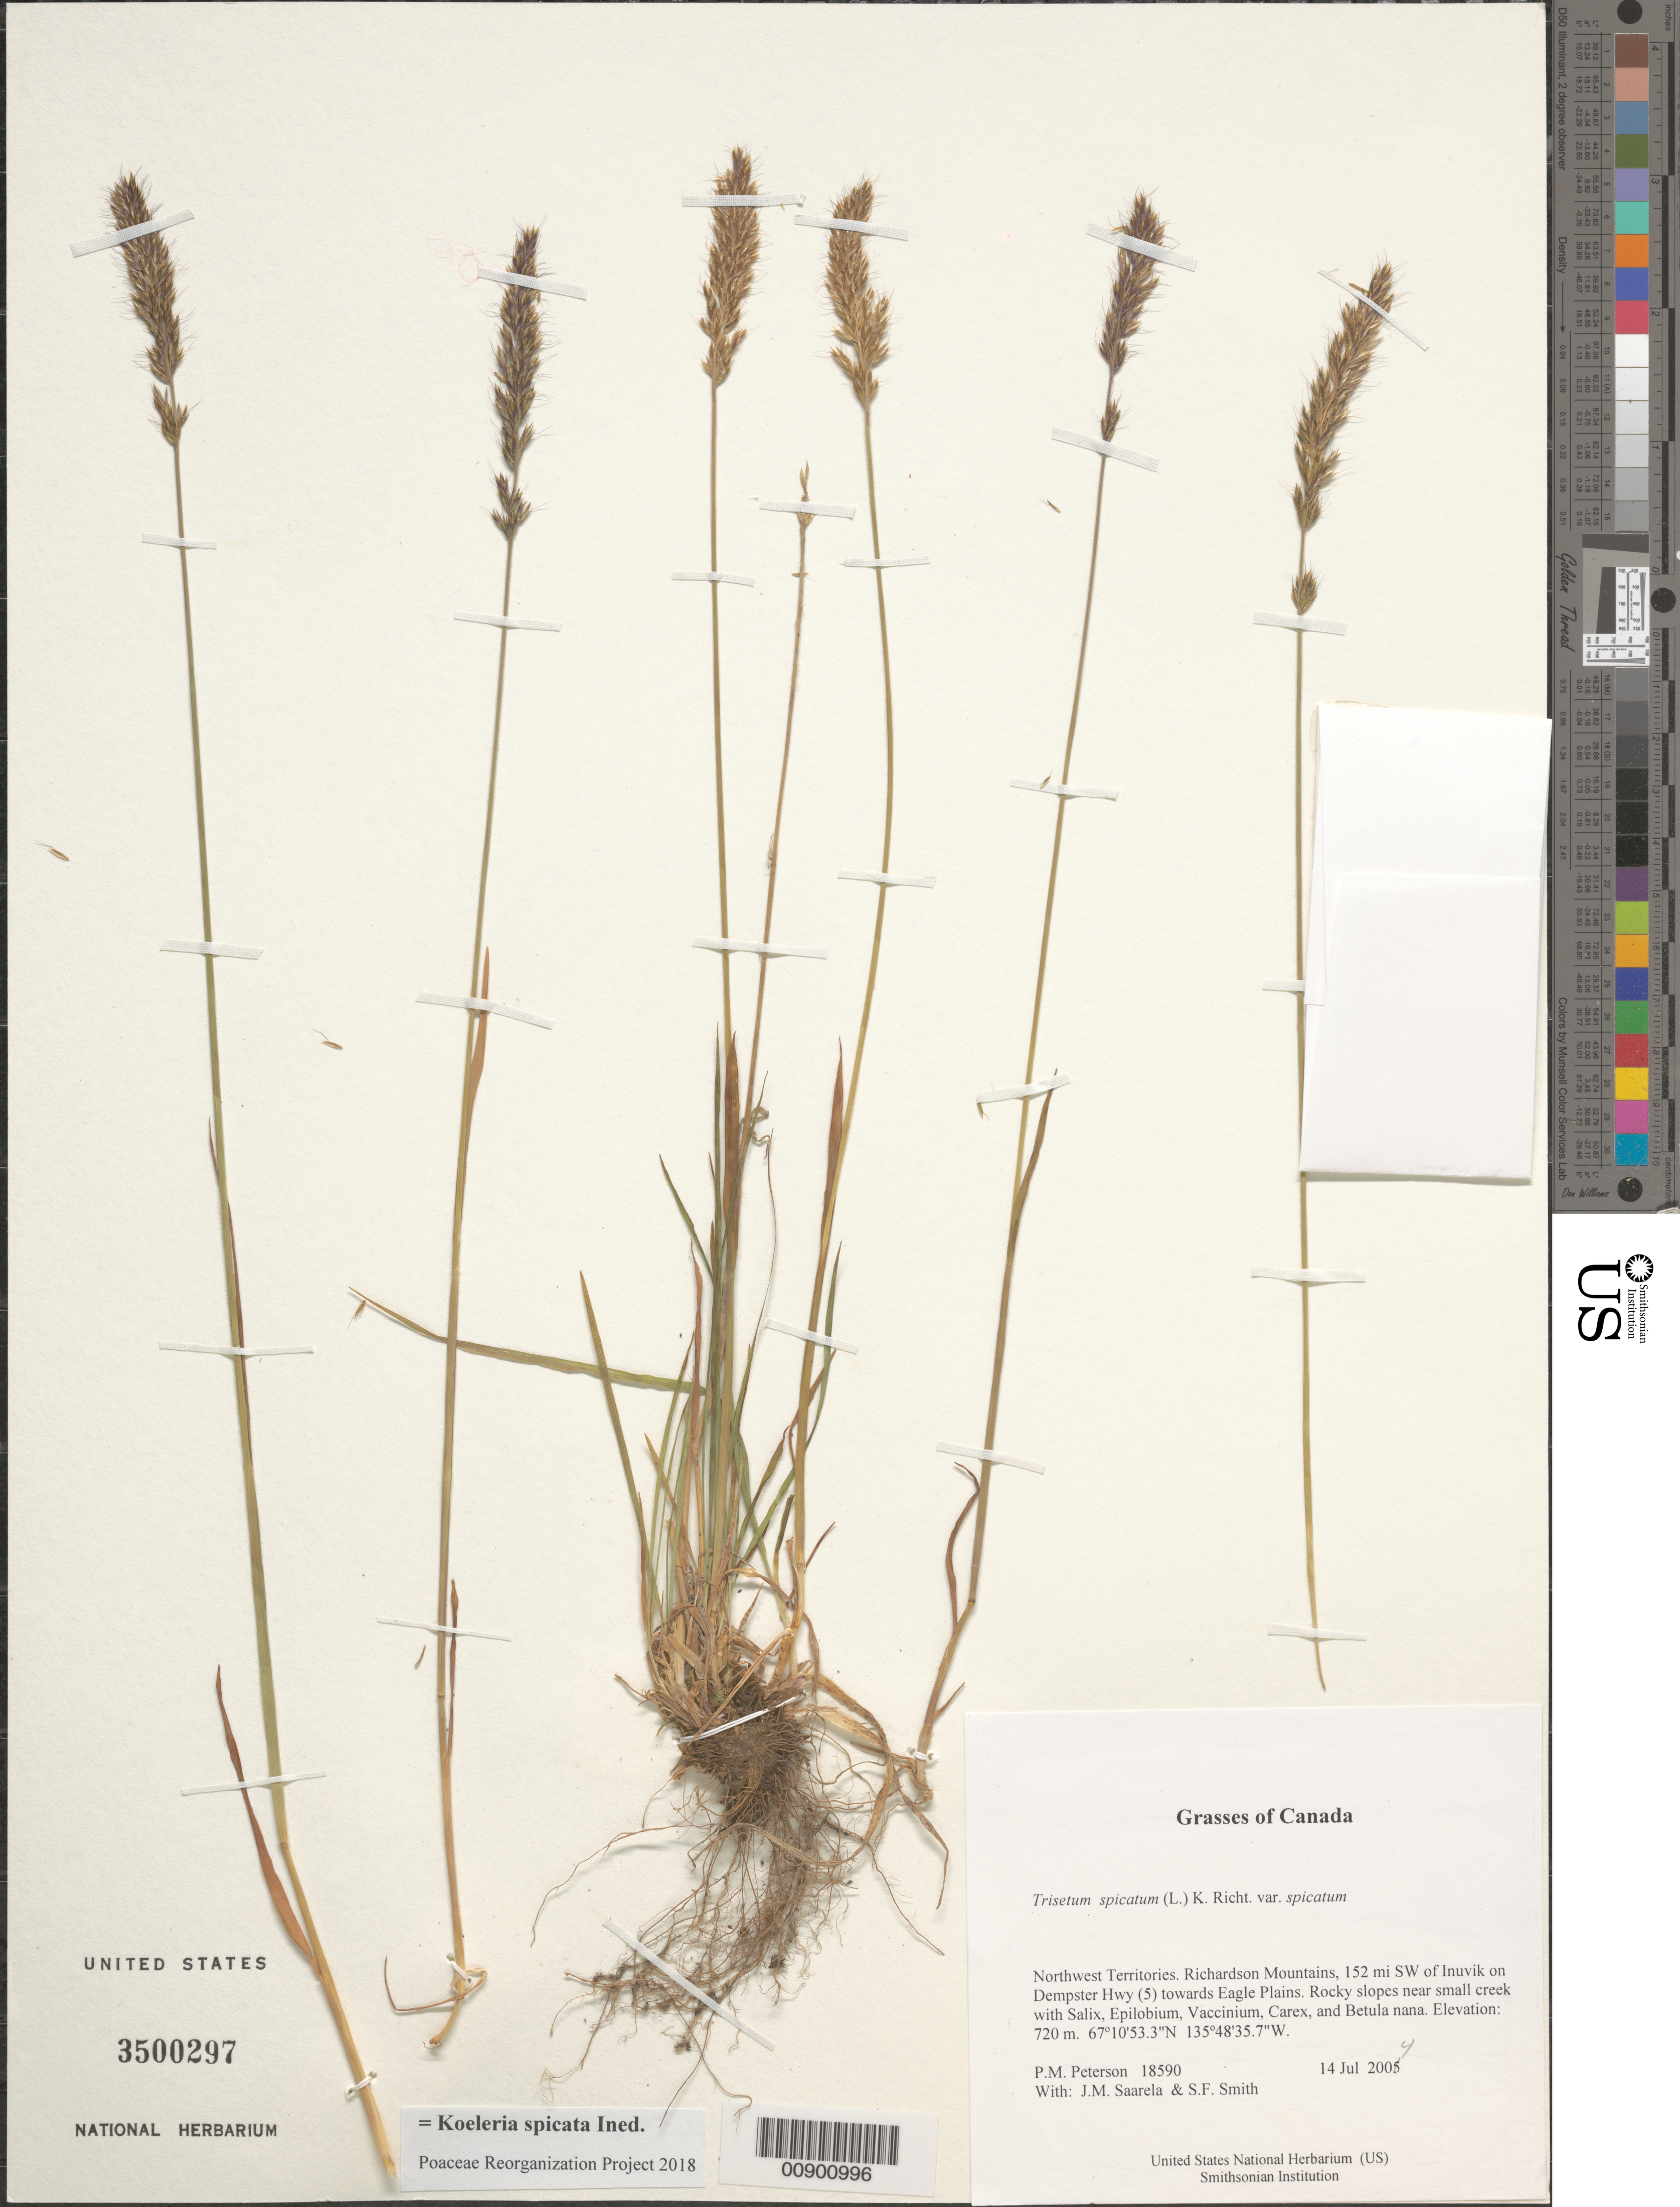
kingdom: Plantae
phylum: Tracheophyta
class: Liliopsida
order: Poales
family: Poaceae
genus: Koeleria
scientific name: Koeleria spicata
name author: (L.) Barberá et al.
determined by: Poaceae Reorganization Project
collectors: P. M. Peterson, J. Saarela & S.F. Smith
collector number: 18590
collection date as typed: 14 Jul 2004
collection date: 2004-07-14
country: Canada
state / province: Northwest Territories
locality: Richardson Mountains, 152 mi SW of Inuvik on Dempster Hwy (5) towards Eagle Plains. Rocky slopes near small creek with Salix, Epilobium, Vaccinium, Carex, and Betula nana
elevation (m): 720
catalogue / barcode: US 3500297